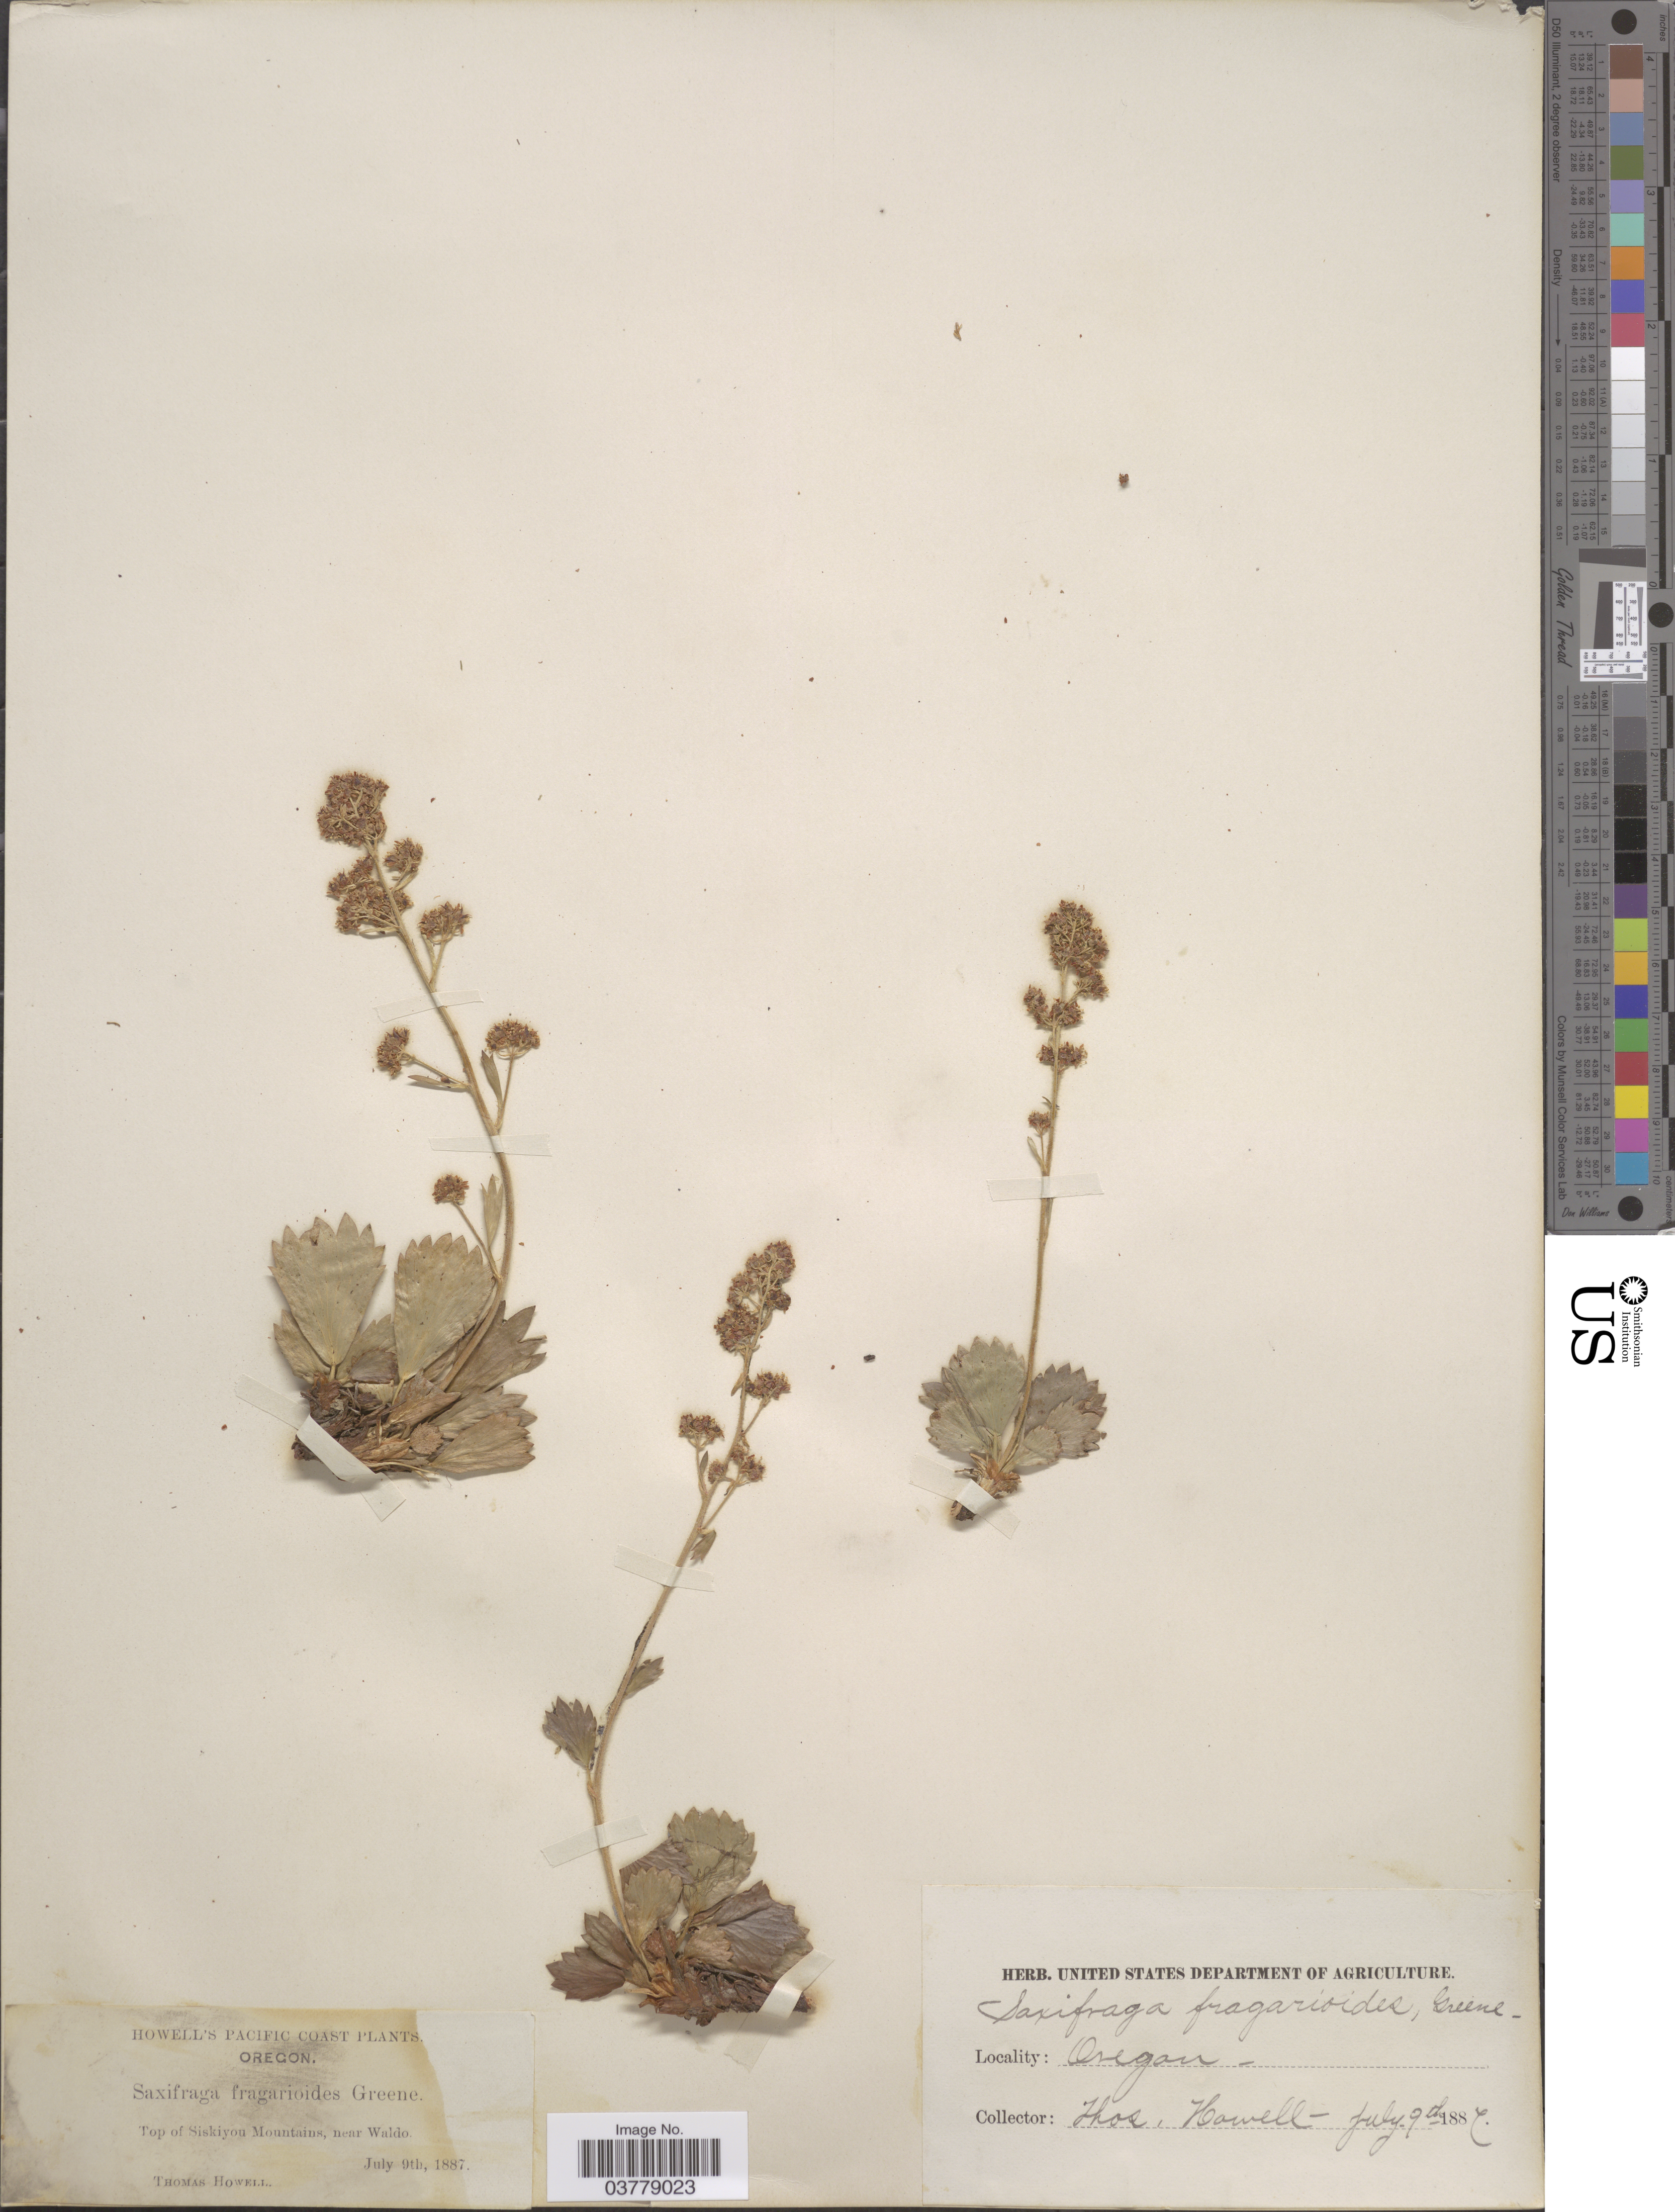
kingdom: Plantae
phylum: Tracheophyta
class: Magnoliopsida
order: Saxifragales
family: Saxifragaceae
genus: Saxifragopsis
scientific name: Saxifragopsis fragarioides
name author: (Greene) Small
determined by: Strong, Mark T., (BOT), Smithsonian Institution - National Museum of Natural History (UNITED STATES)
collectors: T. Howell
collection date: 1887-07-09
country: United States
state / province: Oregon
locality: Pacific Coast. Top of Siskiyou Mountains, near Waldo.